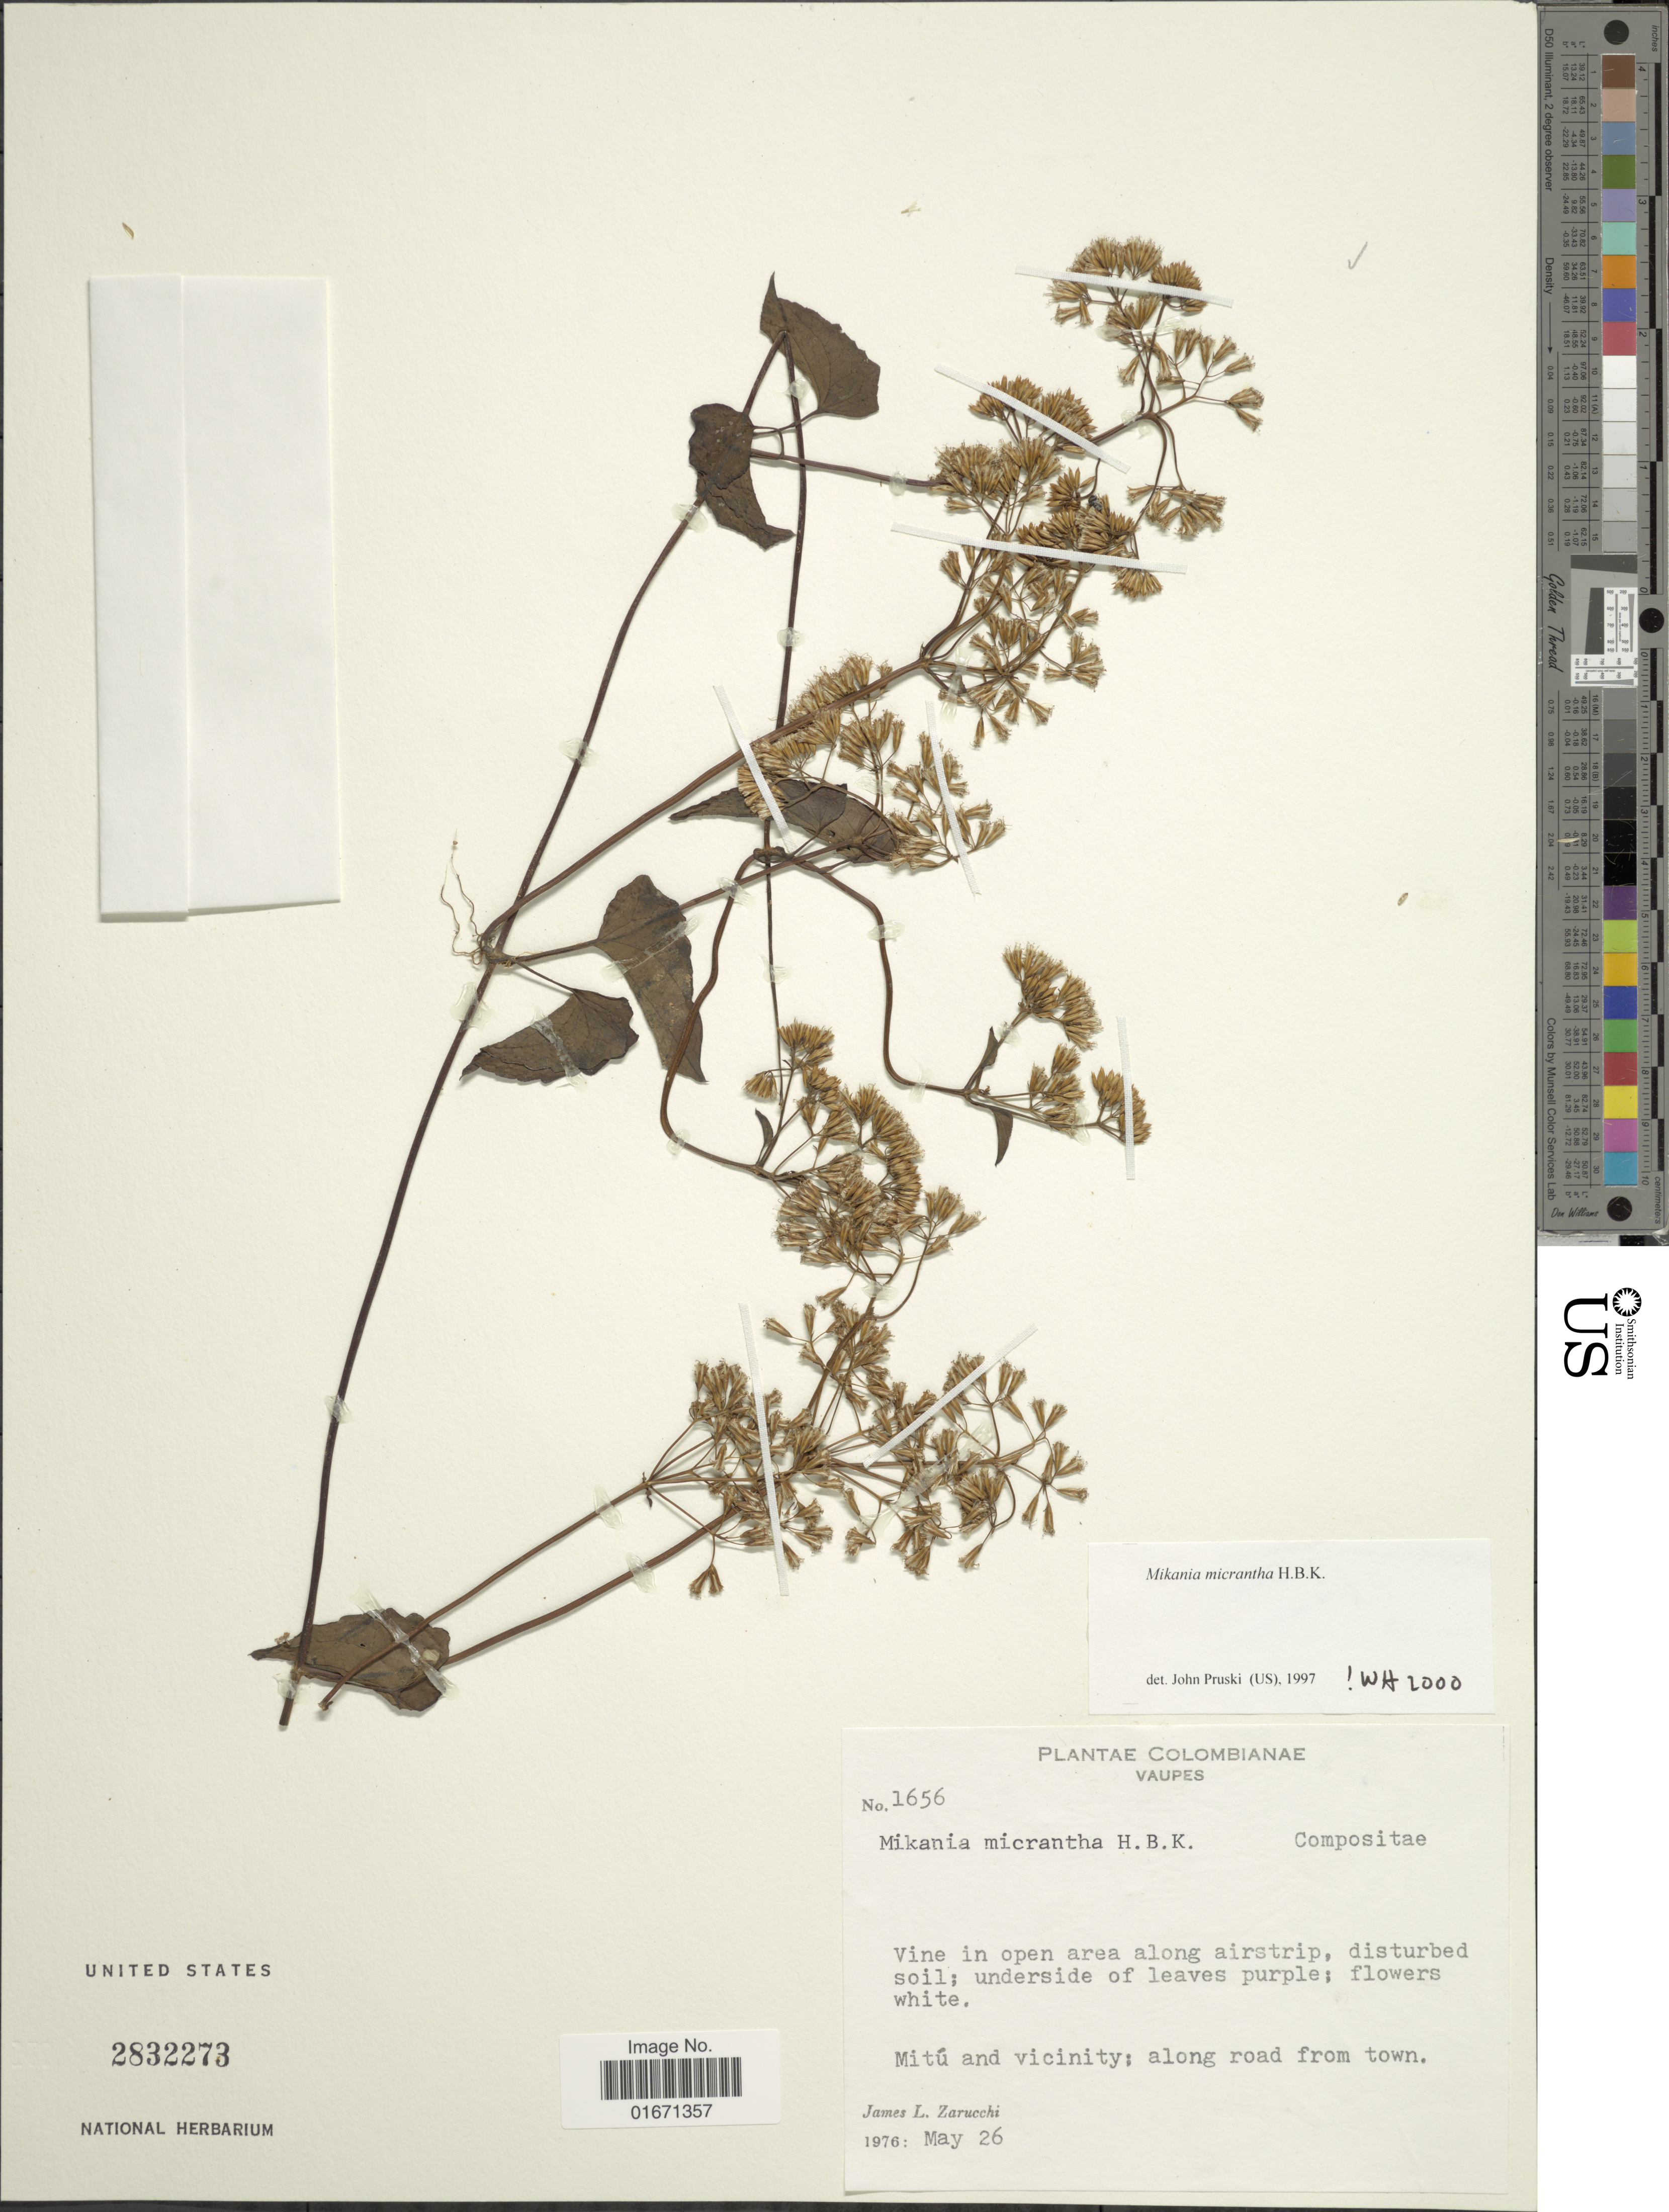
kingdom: Plantae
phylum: Tracheophyta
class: Magnoliopsida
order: Asterales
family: Asteraceae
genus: Mikania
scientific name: Mikania micrantha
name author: Kunth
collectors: J. L. Zarucchi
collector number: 1656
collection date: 1976-05-26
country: Colombia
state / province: Vaupés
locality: Mitu and vicinity, along road from town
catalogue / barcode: US 2832273